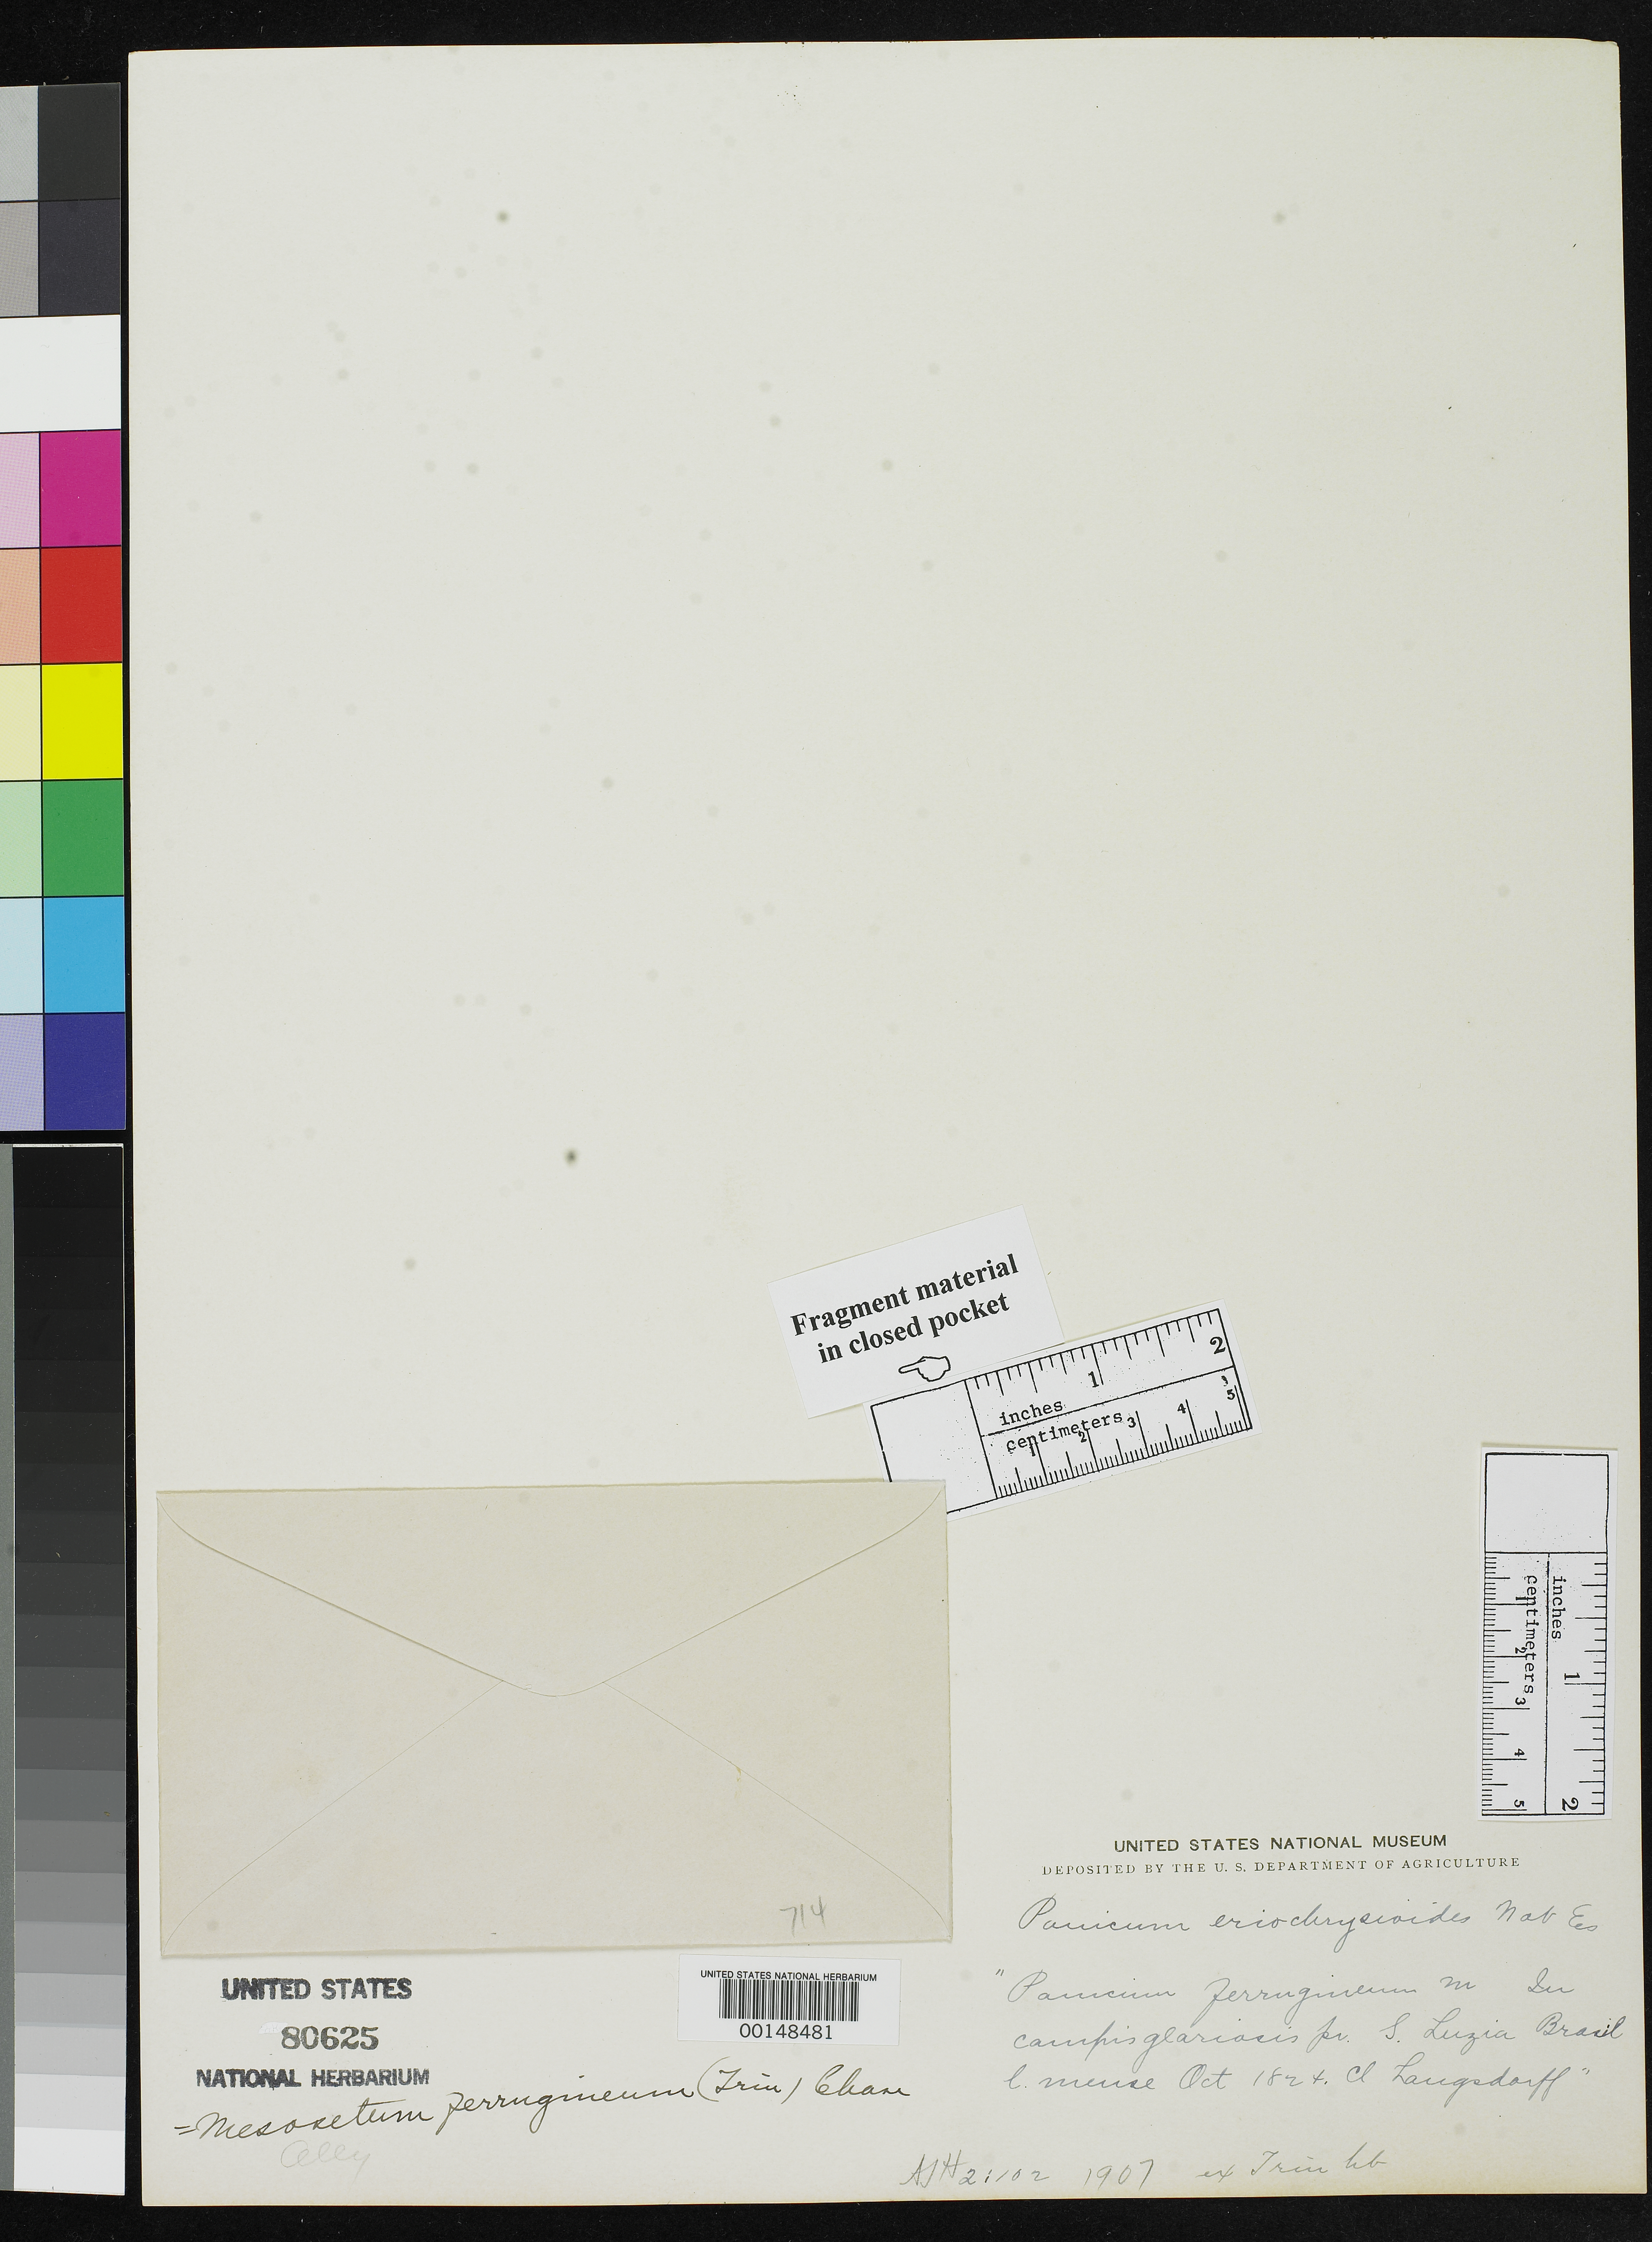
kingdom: Plantae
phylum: Tracheophyta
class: Liliopsida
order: Poales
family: Poaceae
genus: Panicum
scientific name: Panicum ferrugineum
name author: Trin.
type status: Type Collection; Isosyntype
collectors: G. H. von Langsdorff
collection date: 1824-10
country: Brazil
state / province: Minas Gerais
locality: Santa Lucia.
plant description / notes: Fragmentary material of type specimen ex herb. Trinius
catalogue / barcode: US 80625